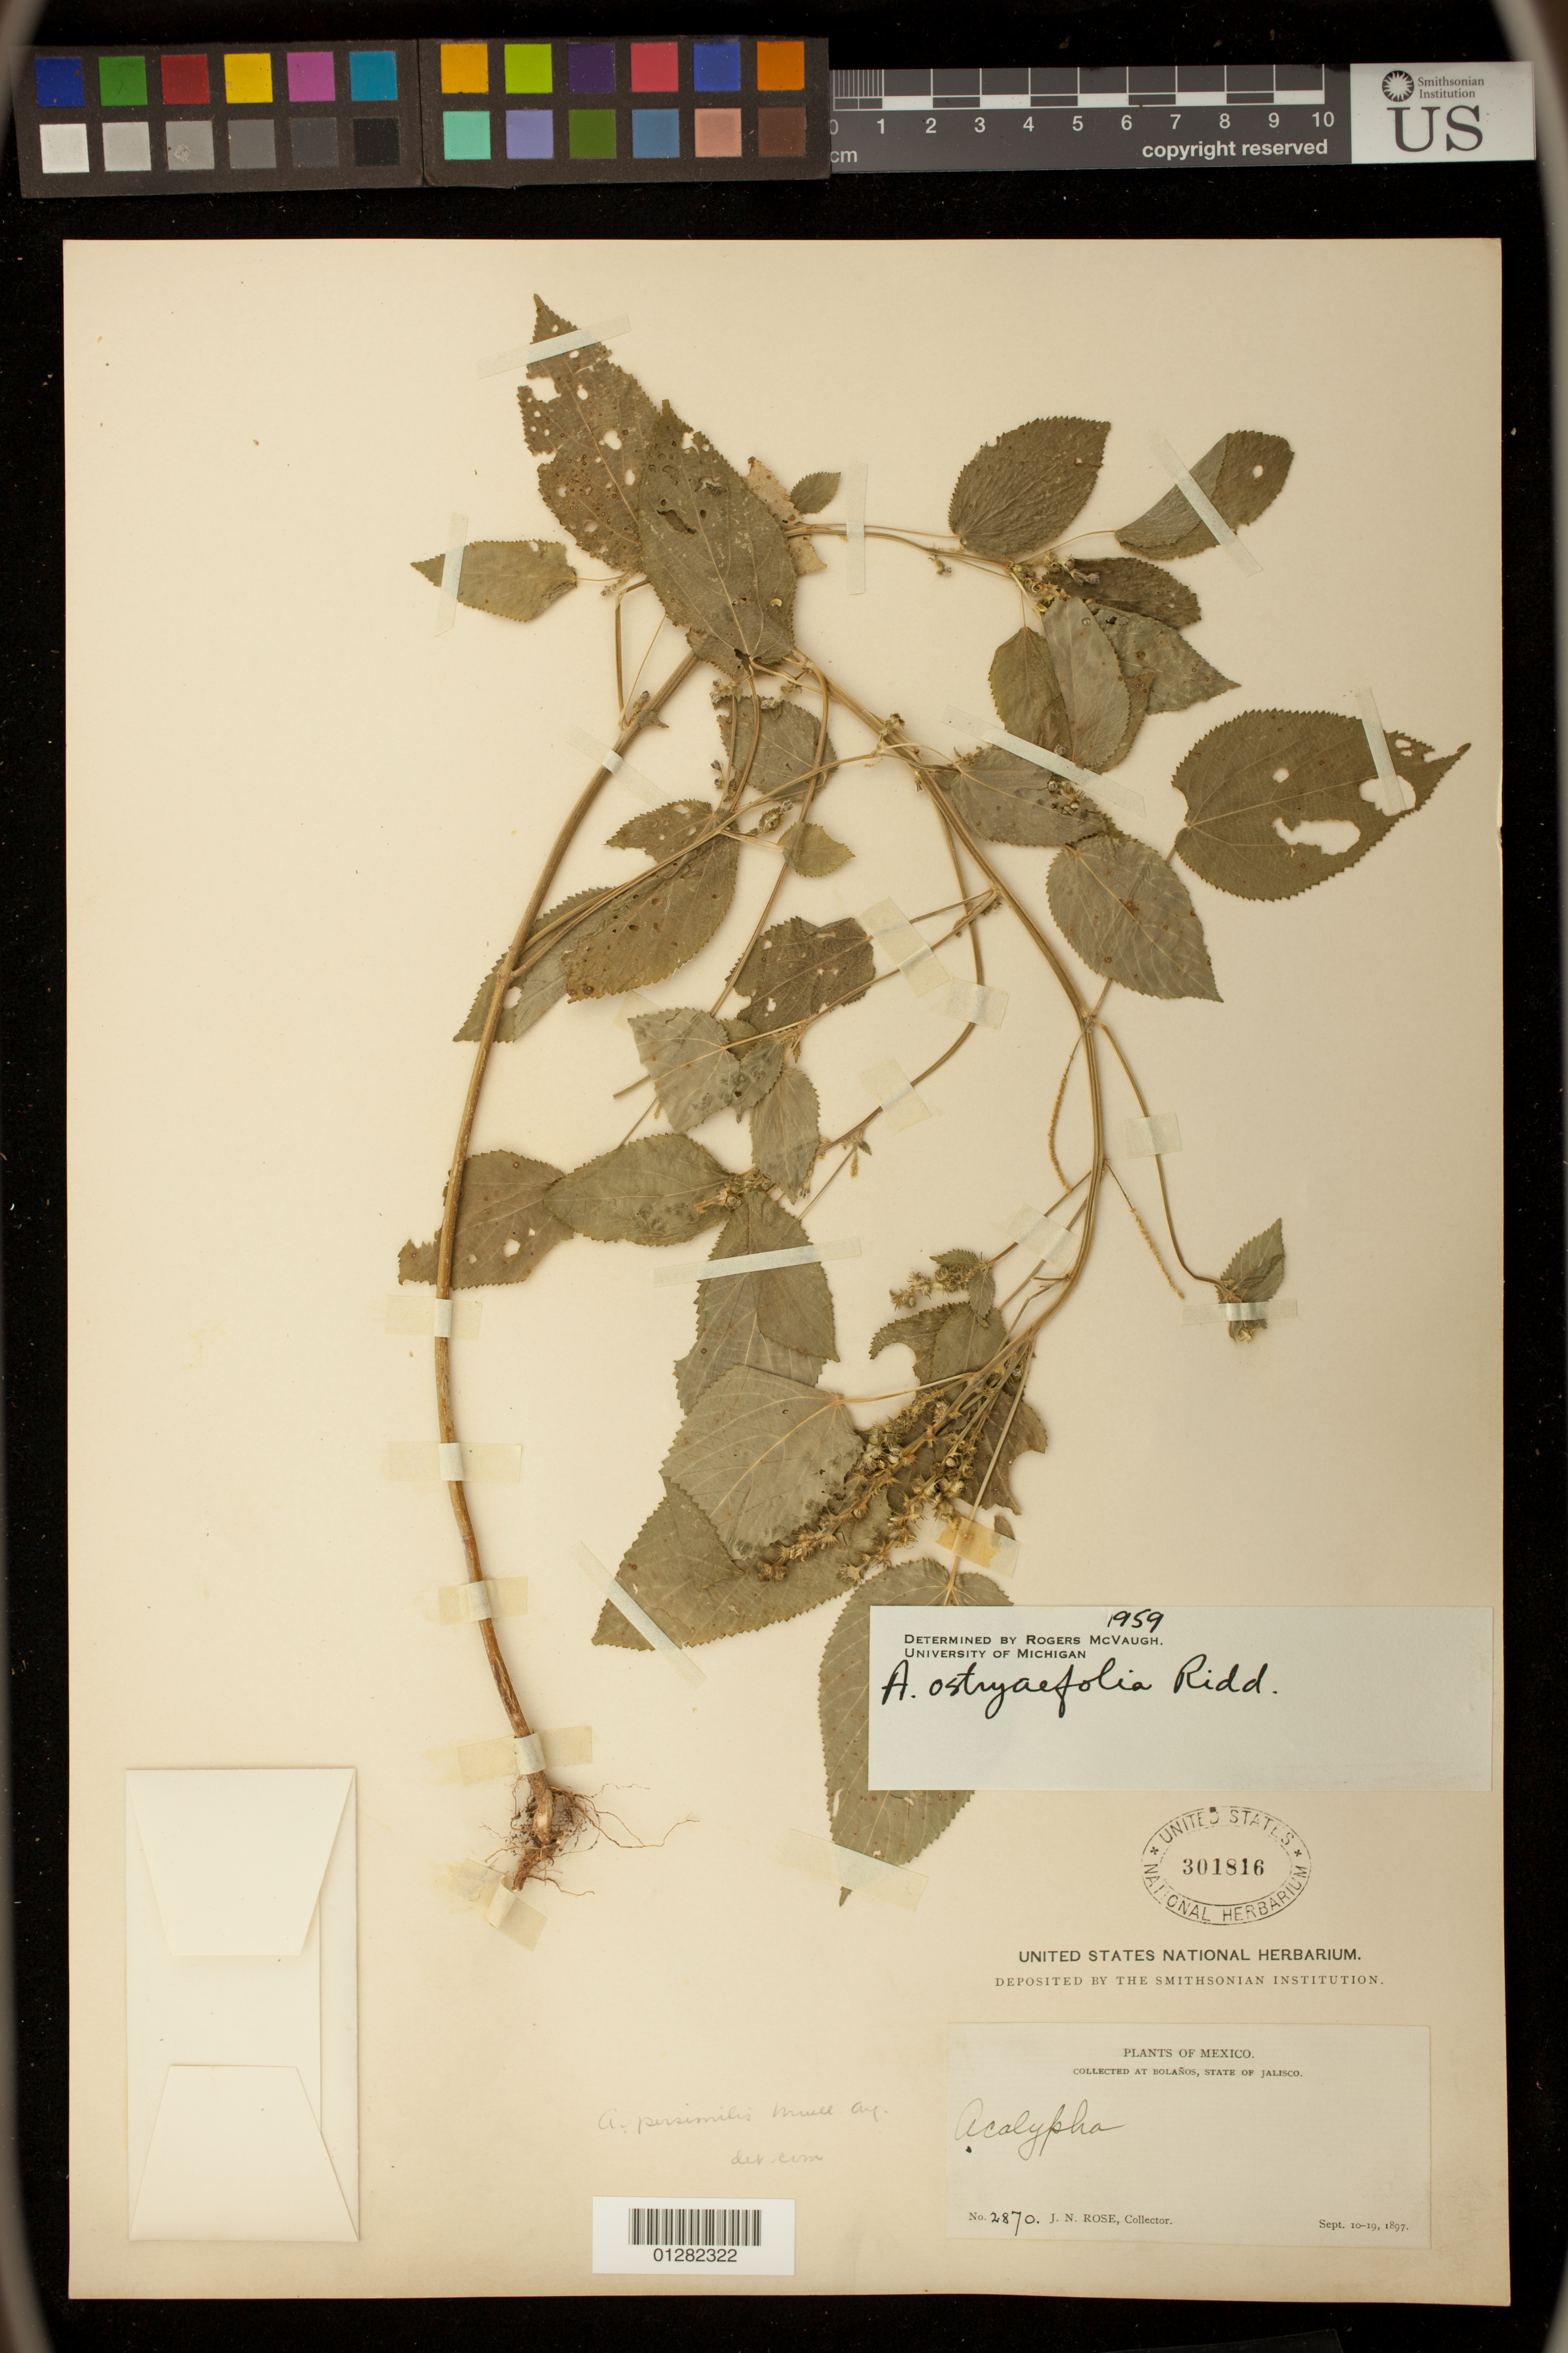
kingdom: Plantae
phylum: Tracheophyta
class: Magnoliopsida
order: Malpighiales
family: Euphorbiaceae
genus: Acalypha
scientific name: Acalypha ostryifolia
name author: Ridd.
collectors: J. N. Rose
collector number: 2870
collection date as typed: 10 Sep 1897 to 19 Sep 1897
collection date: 1897-09-10/1897-09-19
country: Mexico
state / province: Jalisco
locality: Bolaños, State of Jalisco.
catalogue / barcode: US 301816